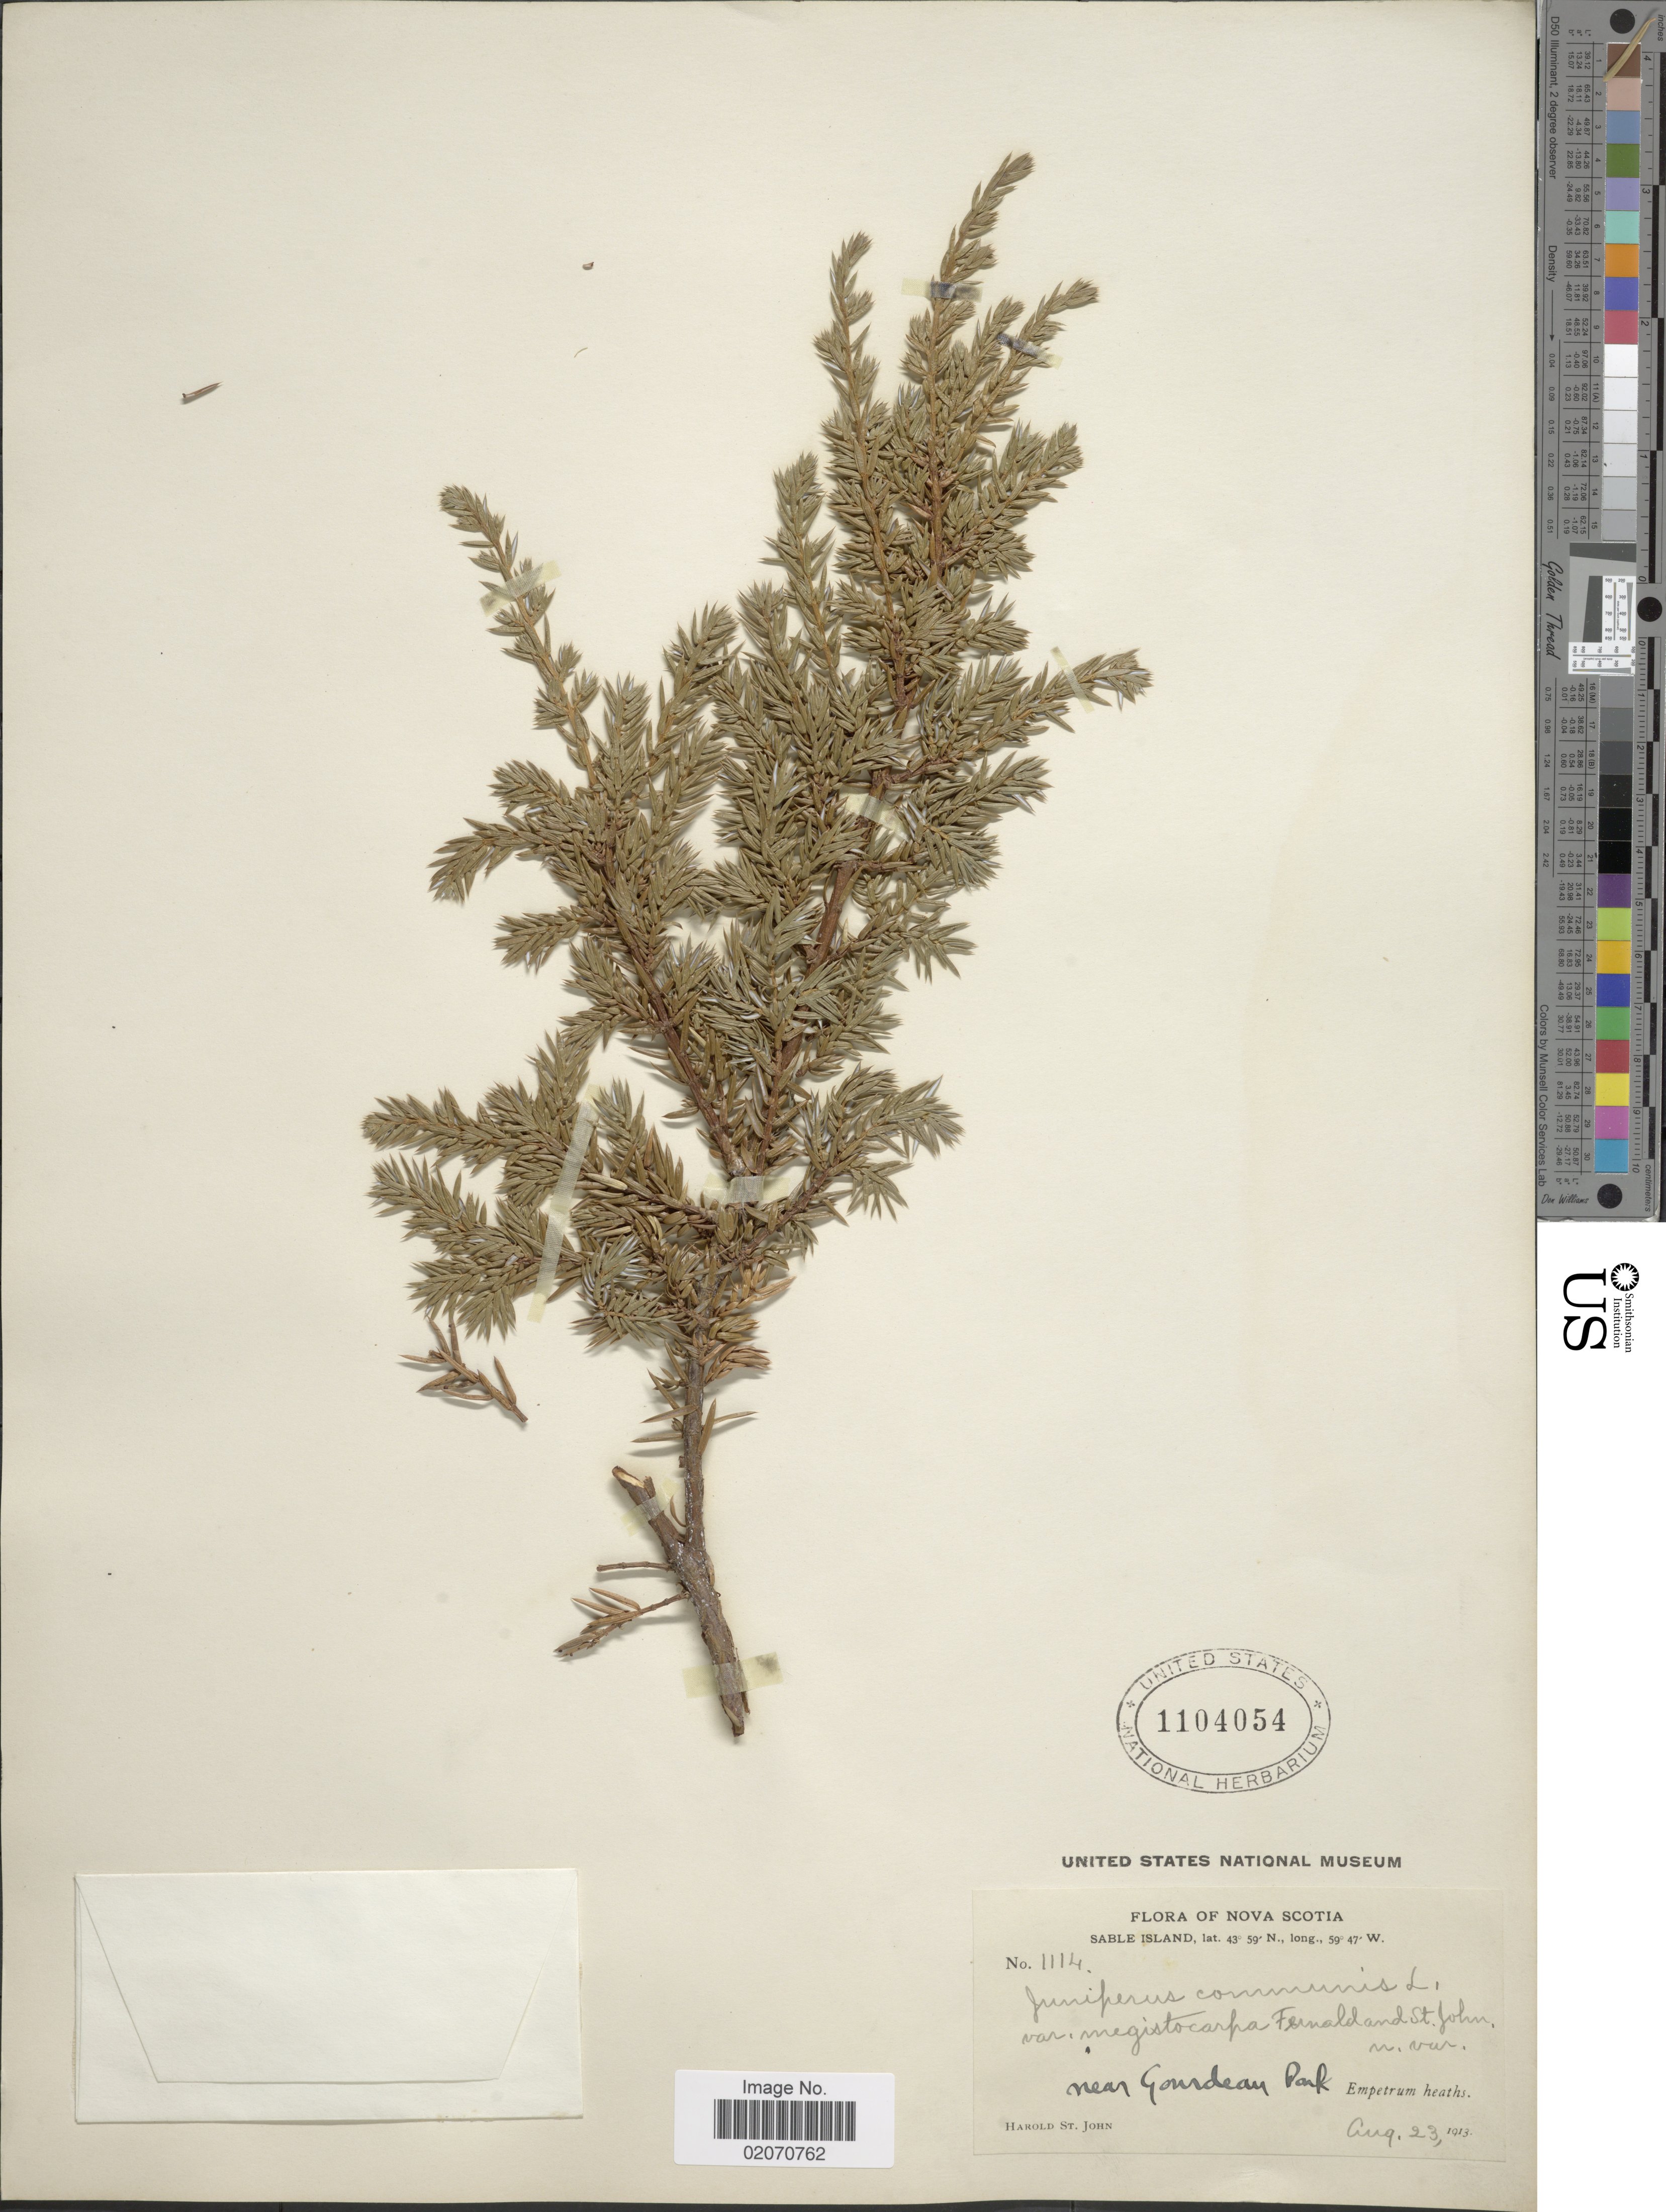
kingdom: Plantae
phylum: Tracheophyta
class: Pinopsida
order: Pinales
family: Cupressaceae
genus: Juniperus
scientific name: Juniperus communis var. megistocarpa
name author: Fernald & H. St. John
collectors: H. St. John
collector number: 1114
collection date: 1913-08-23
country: Canada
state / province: Nova Scotia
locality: Near Gourdeau Park, Empetrum heaths, Sable Island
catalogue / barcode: US 1104054